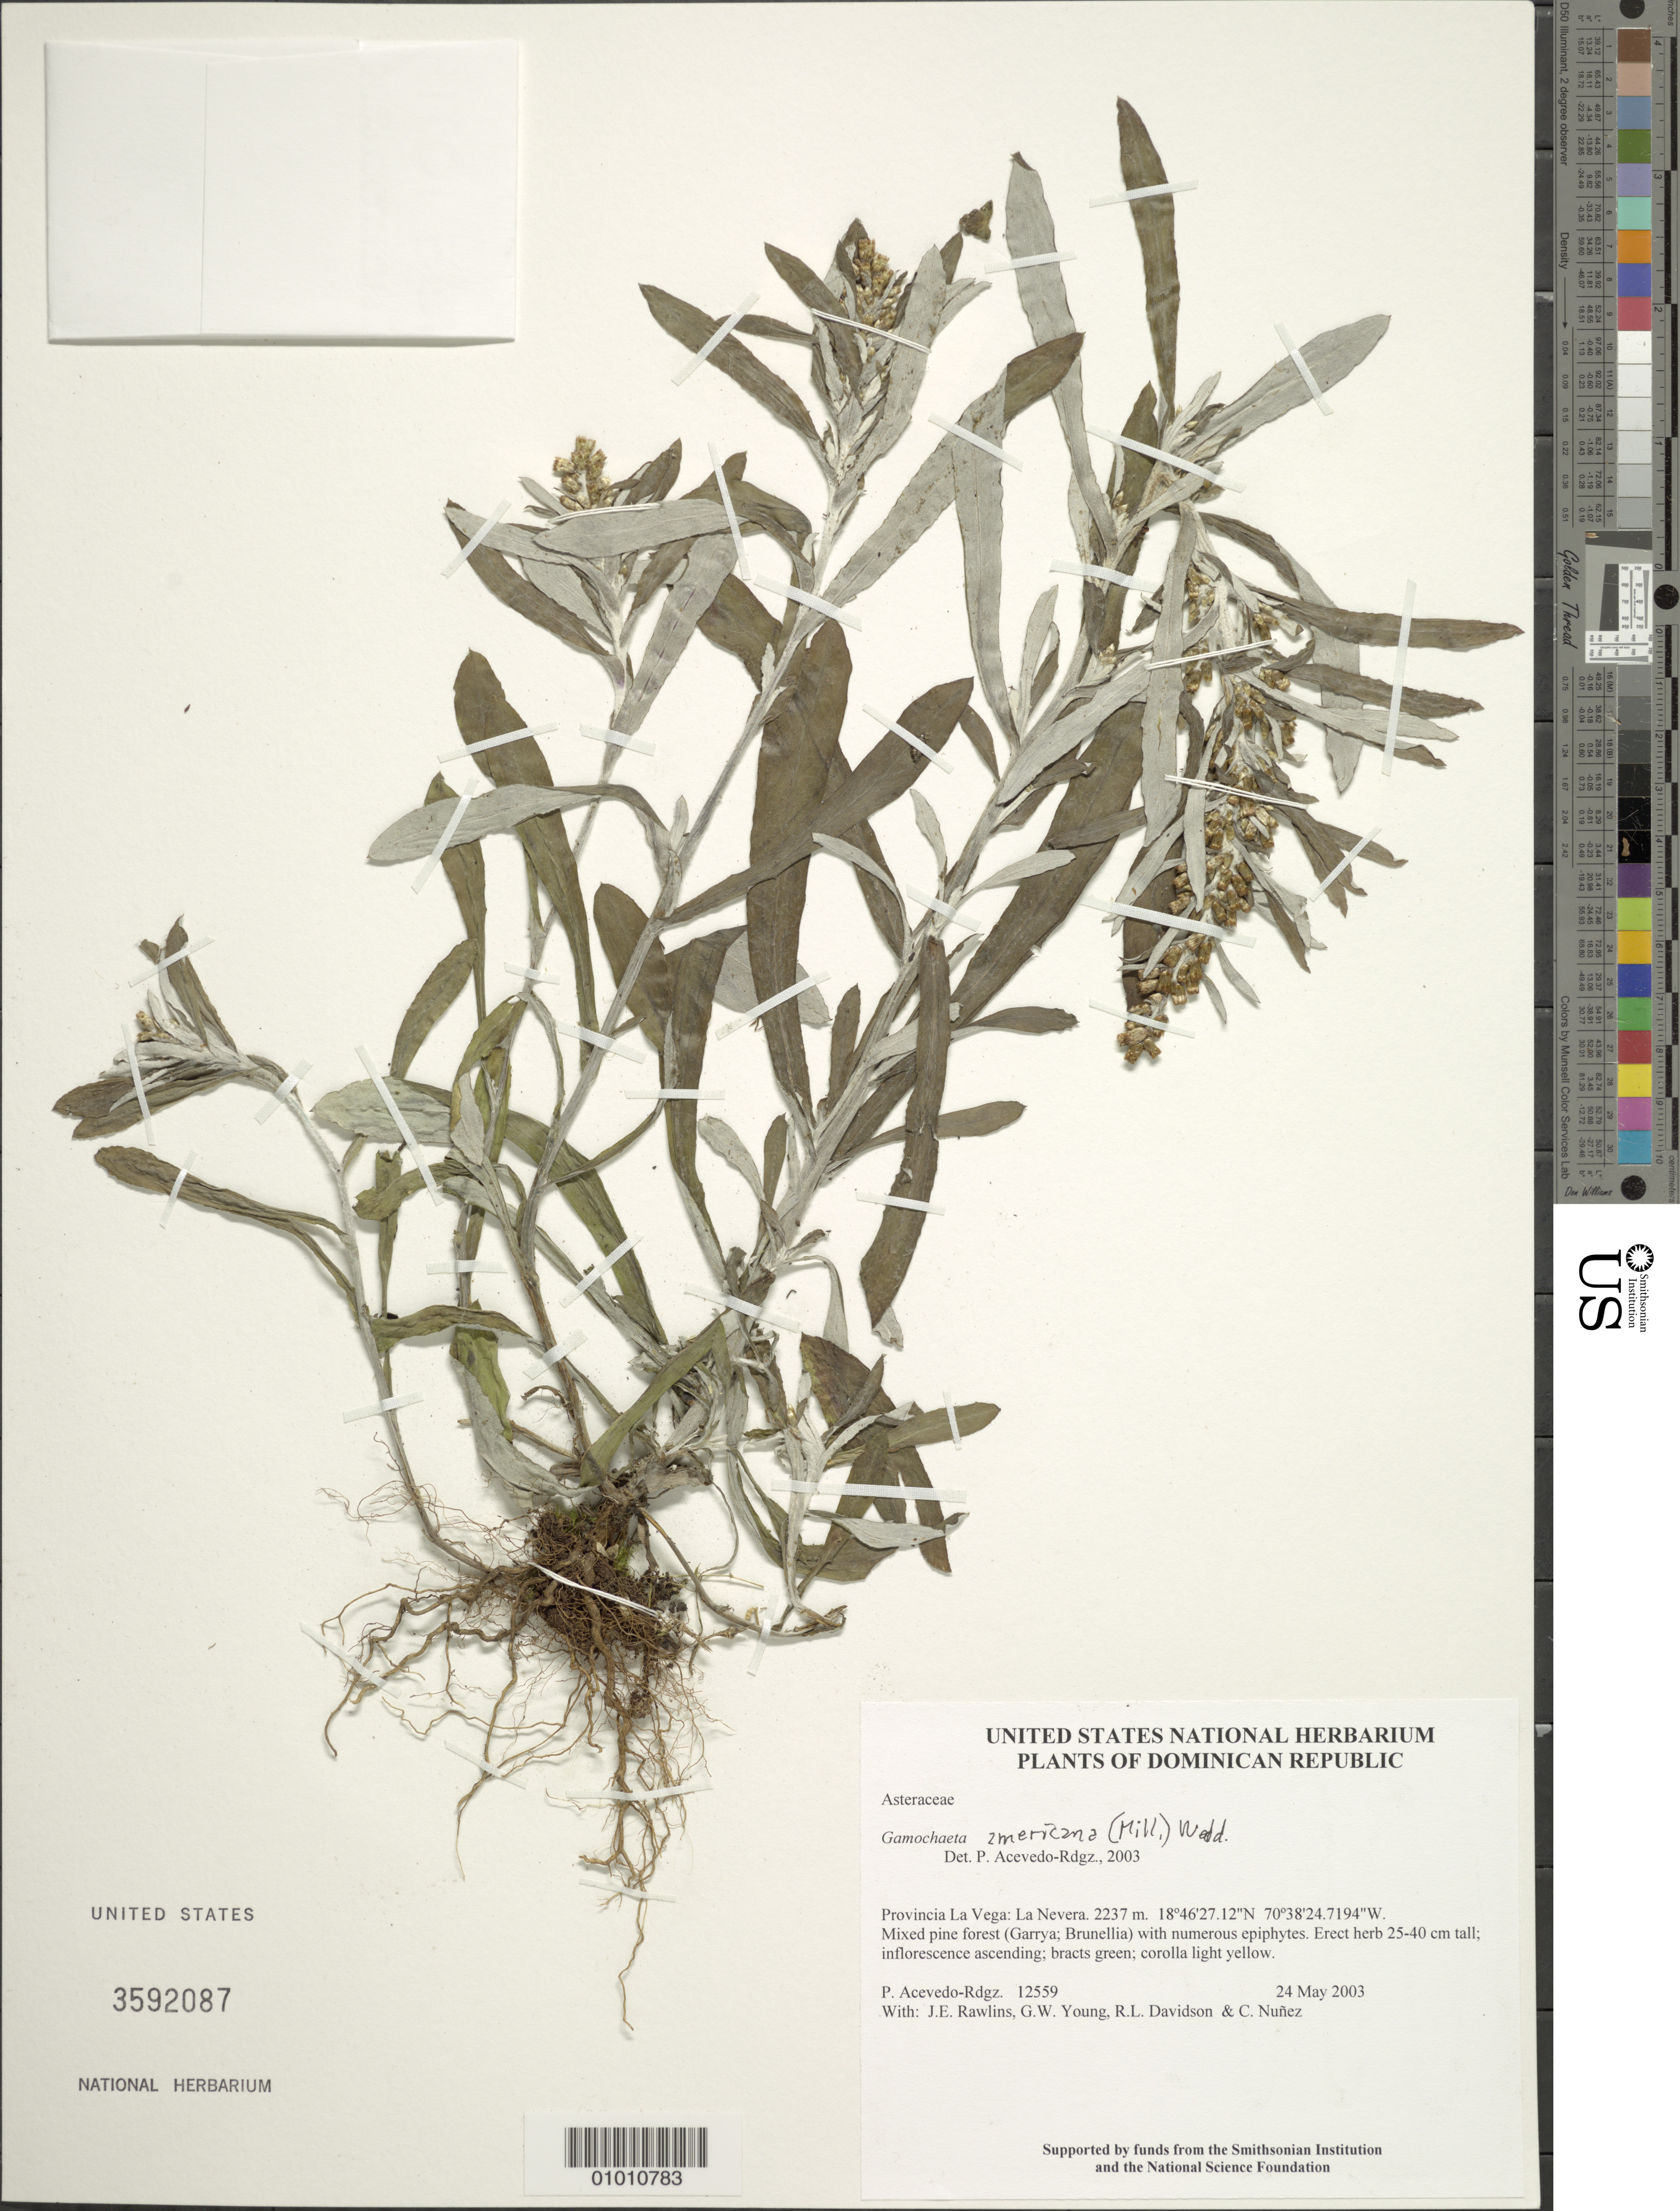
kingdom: Plantae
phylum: Tracheophyta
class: Magnoliopsida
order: Asterales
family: Asteraceae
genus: Gamochaeta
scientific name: Gamochaeta americana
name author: (Mill.) Wedd.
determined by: Robinson, Harold E., (US)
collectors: P. Acevedo-Rodr., J. Rawlins, G. Young, R. Davidson & C. Nunez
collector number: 12559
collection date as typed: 24 May 2003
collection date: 2003-05-24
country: Dominican Republic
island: Hispaniola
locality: Provincia La Vega: La Nevera.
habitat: Mixed pine forest (Garrya; Brunellia) with numerous epiphytes.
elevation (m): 2237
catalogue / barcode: US 3592087